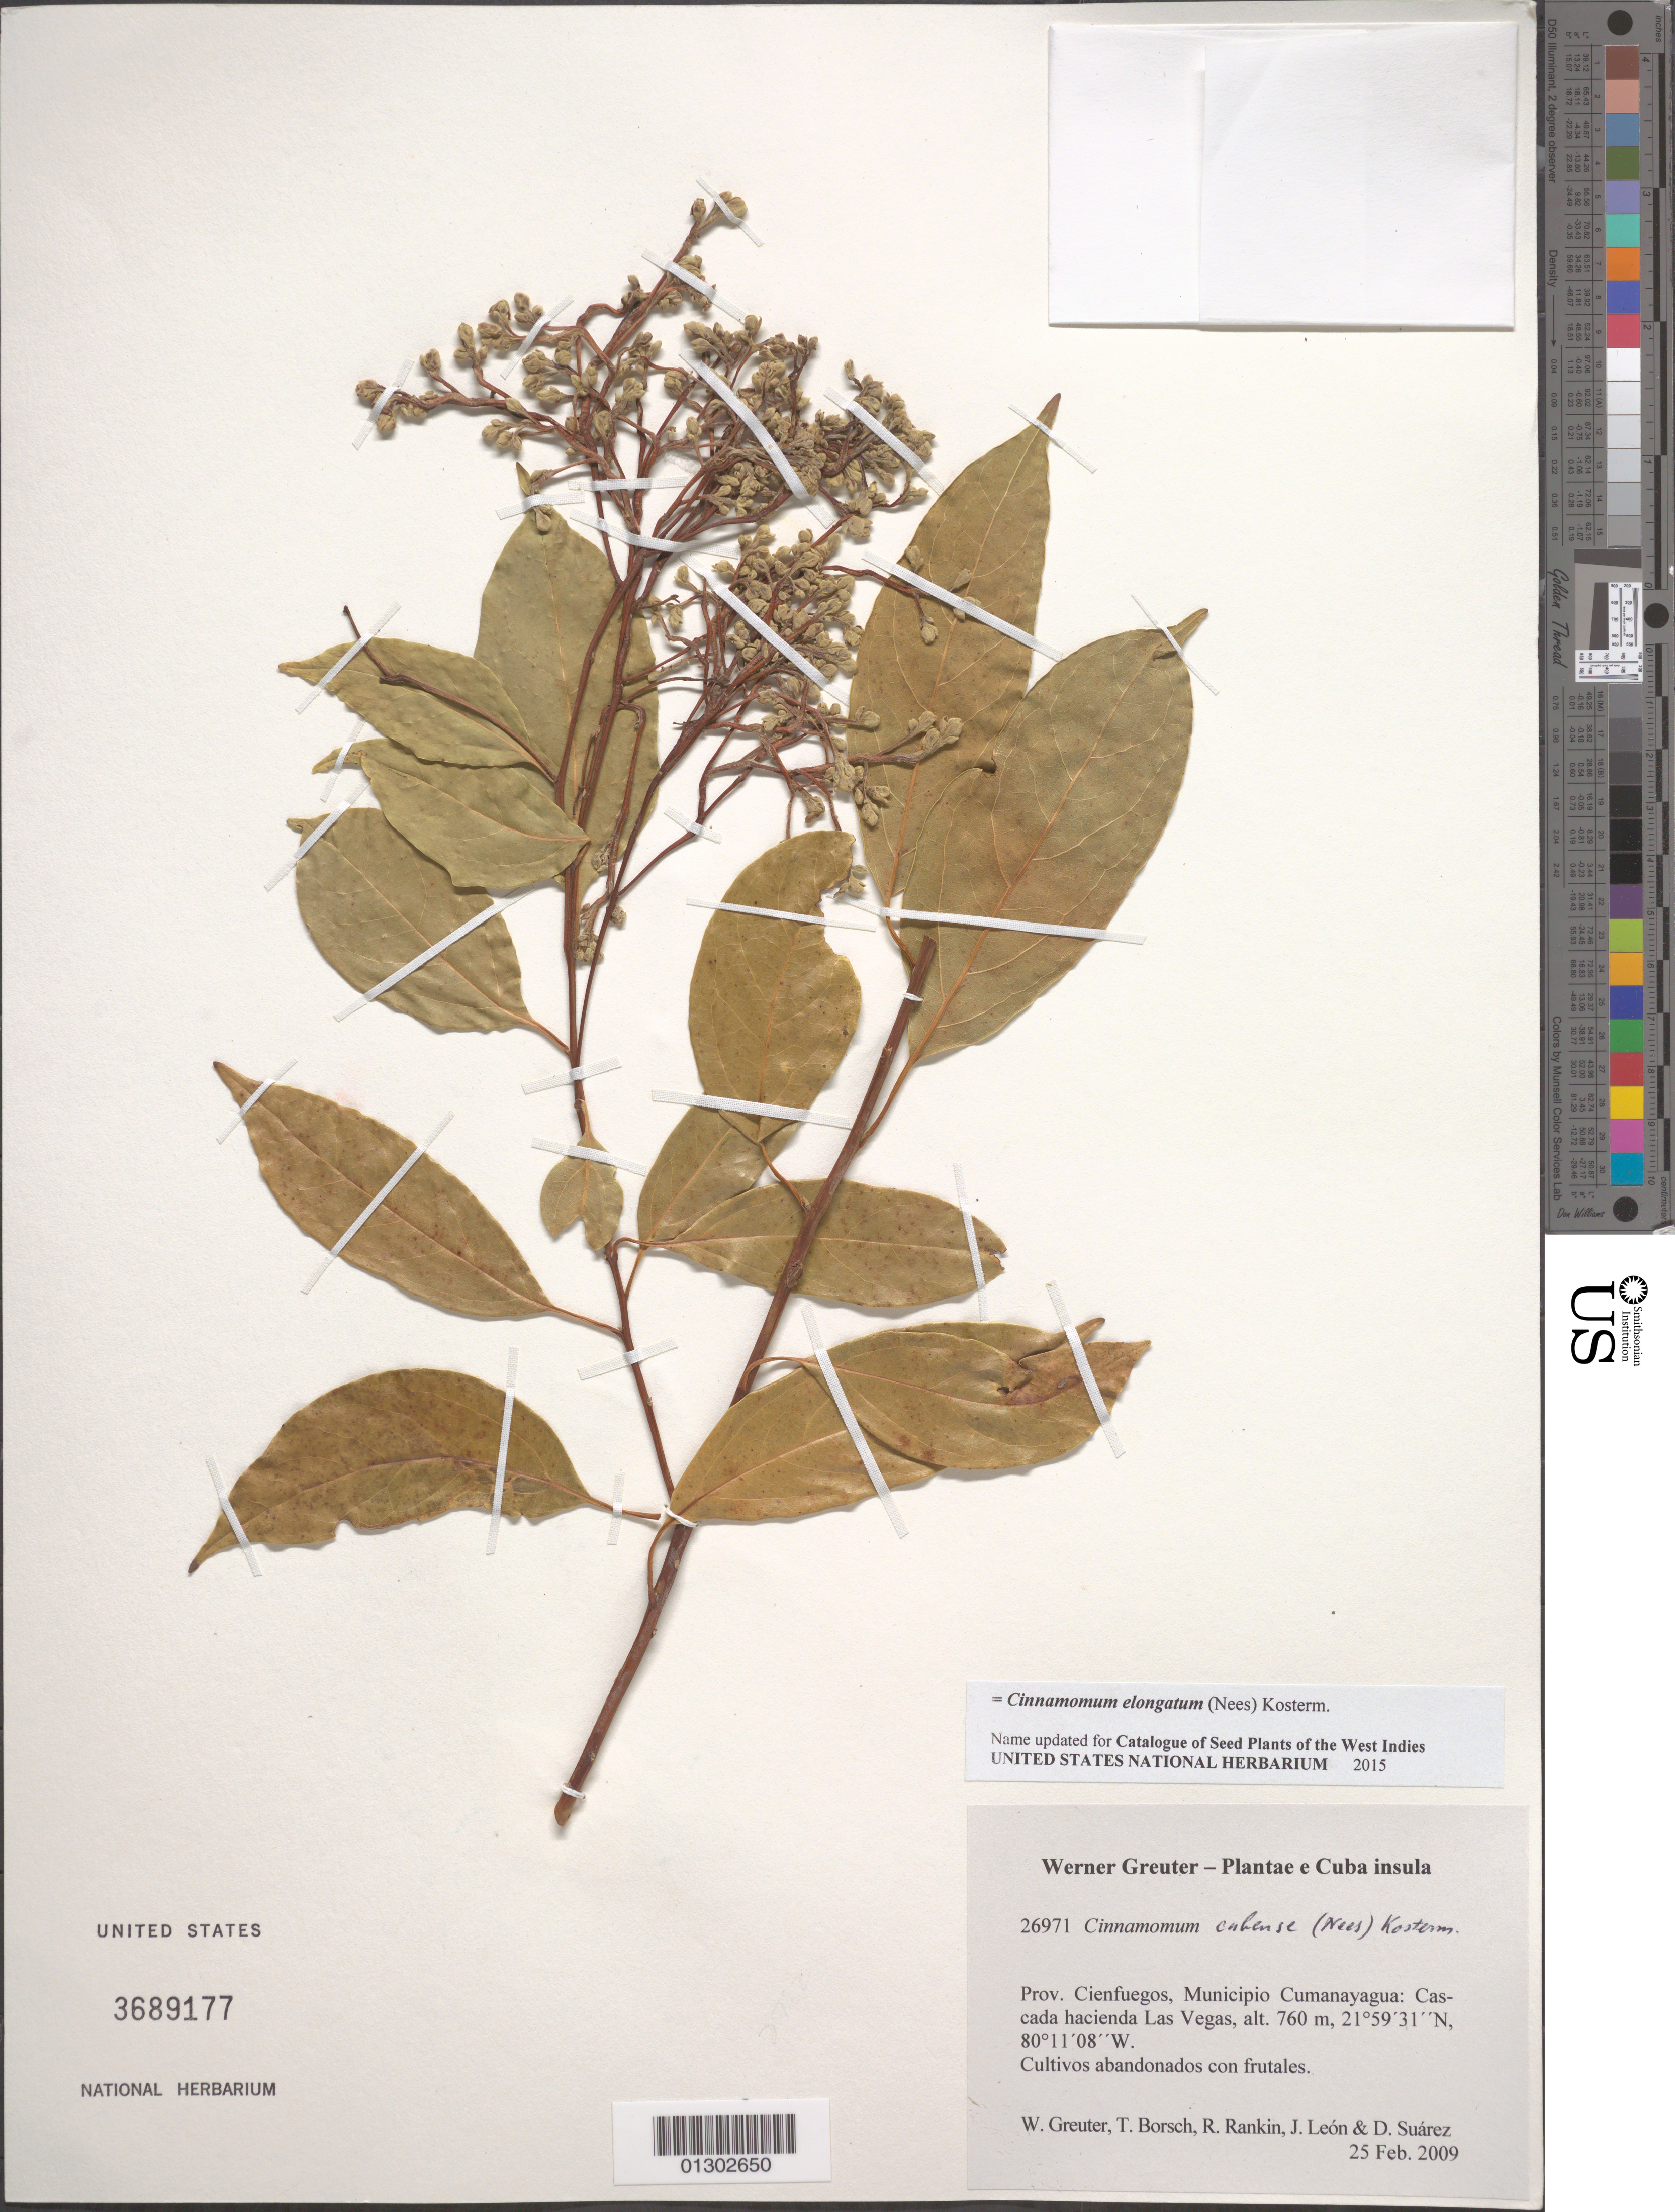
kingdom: Plantae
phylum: Tracheophyta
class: Magnoliopsida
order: Laurales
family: Lauraceae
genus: Cinnamomum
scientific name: Cinnamomum elongatum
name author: (Nees) Kosterm.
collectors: W. R. Greuter, T. Borsch, R. Rankin Rodriguez, J. León & D. Suárez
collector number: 26971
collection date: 2009-02-25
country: Cuba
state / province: Cienfuegos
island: Cuba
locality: Municipio Cumanayagua; Cascada hacienda Las Vegas.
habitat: Cultivos abandonados con frutales.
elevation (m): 760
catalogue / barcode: US 3689177